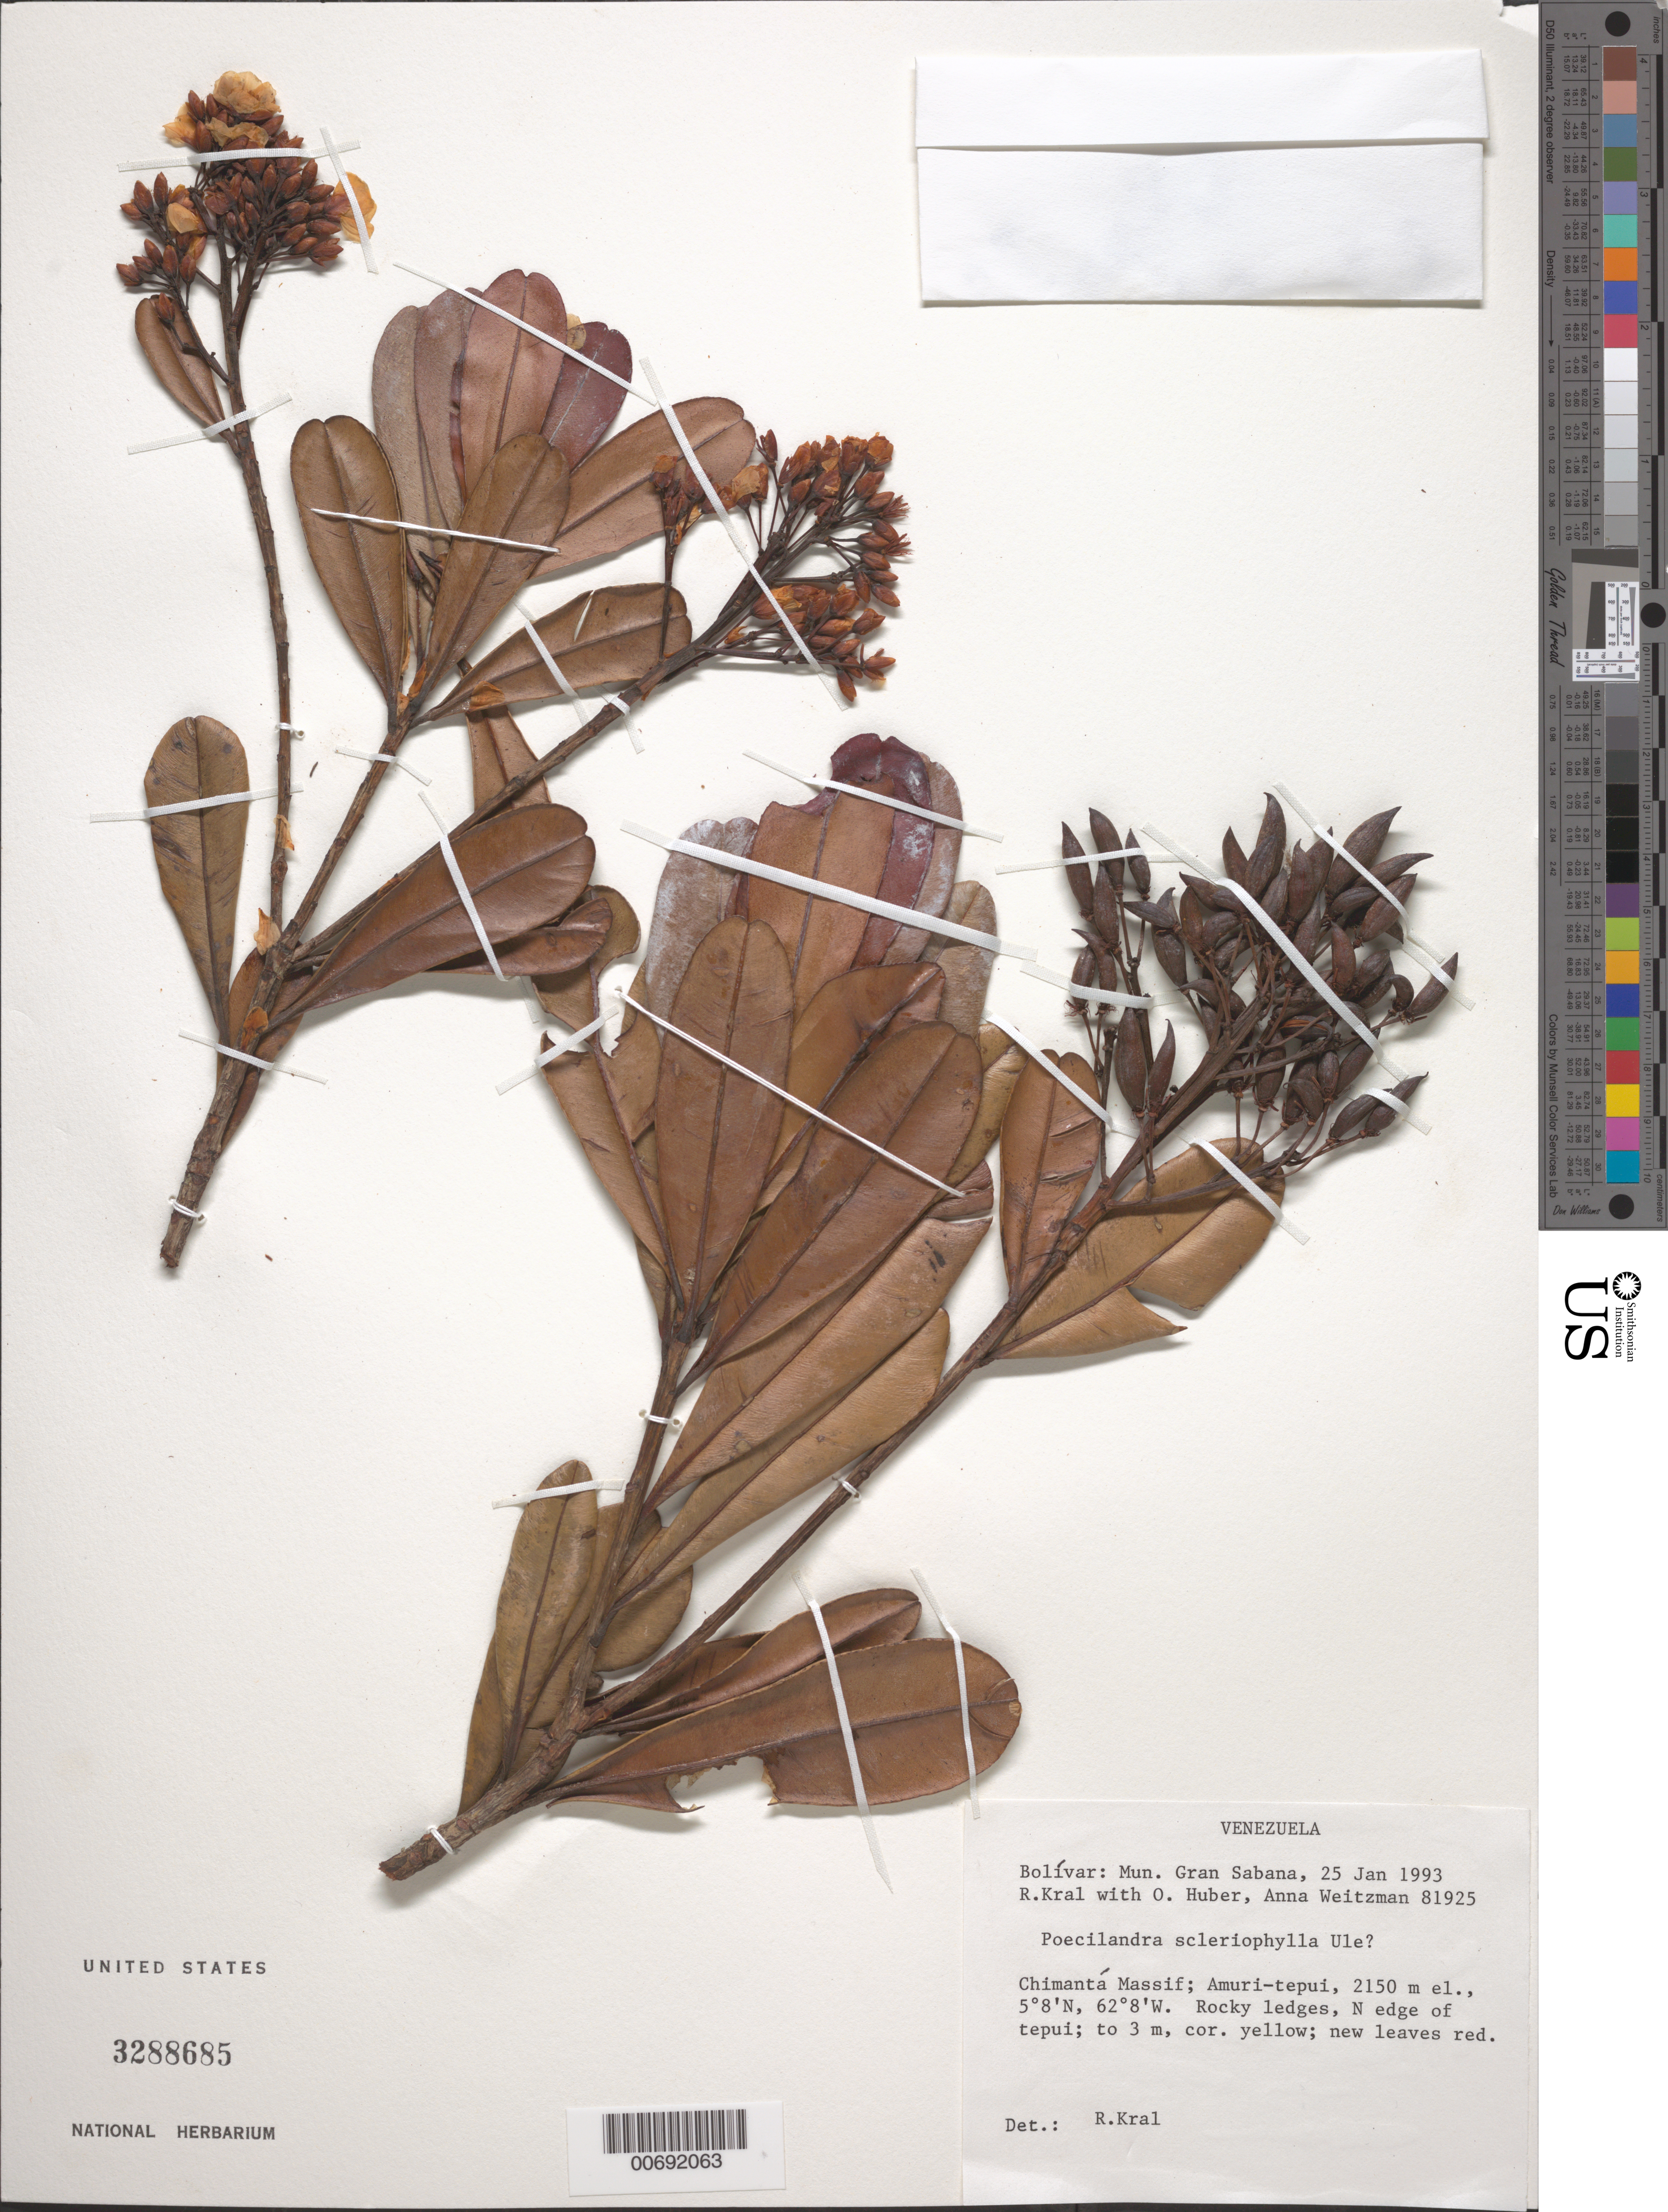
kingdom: Plantae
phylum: Tracheophyta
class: Magnoliopsida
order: Malpighiales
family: Ochnaceae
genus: Poecilandra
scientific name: Poecilandra sclerophylla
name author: Ule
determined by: Kral, Robert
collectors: R. Kral, O. Huber & A. L. Weitzman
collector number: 81925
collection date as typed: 25-Jan-93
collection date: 1993-01-25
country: Venezuela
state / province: Bolívar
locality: Mun. Gran Sabana, Chimantá Massif, Amuri-tepuí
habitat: Rocky ledges, N edge of tepui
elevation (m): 2150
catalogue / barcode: US 3288685